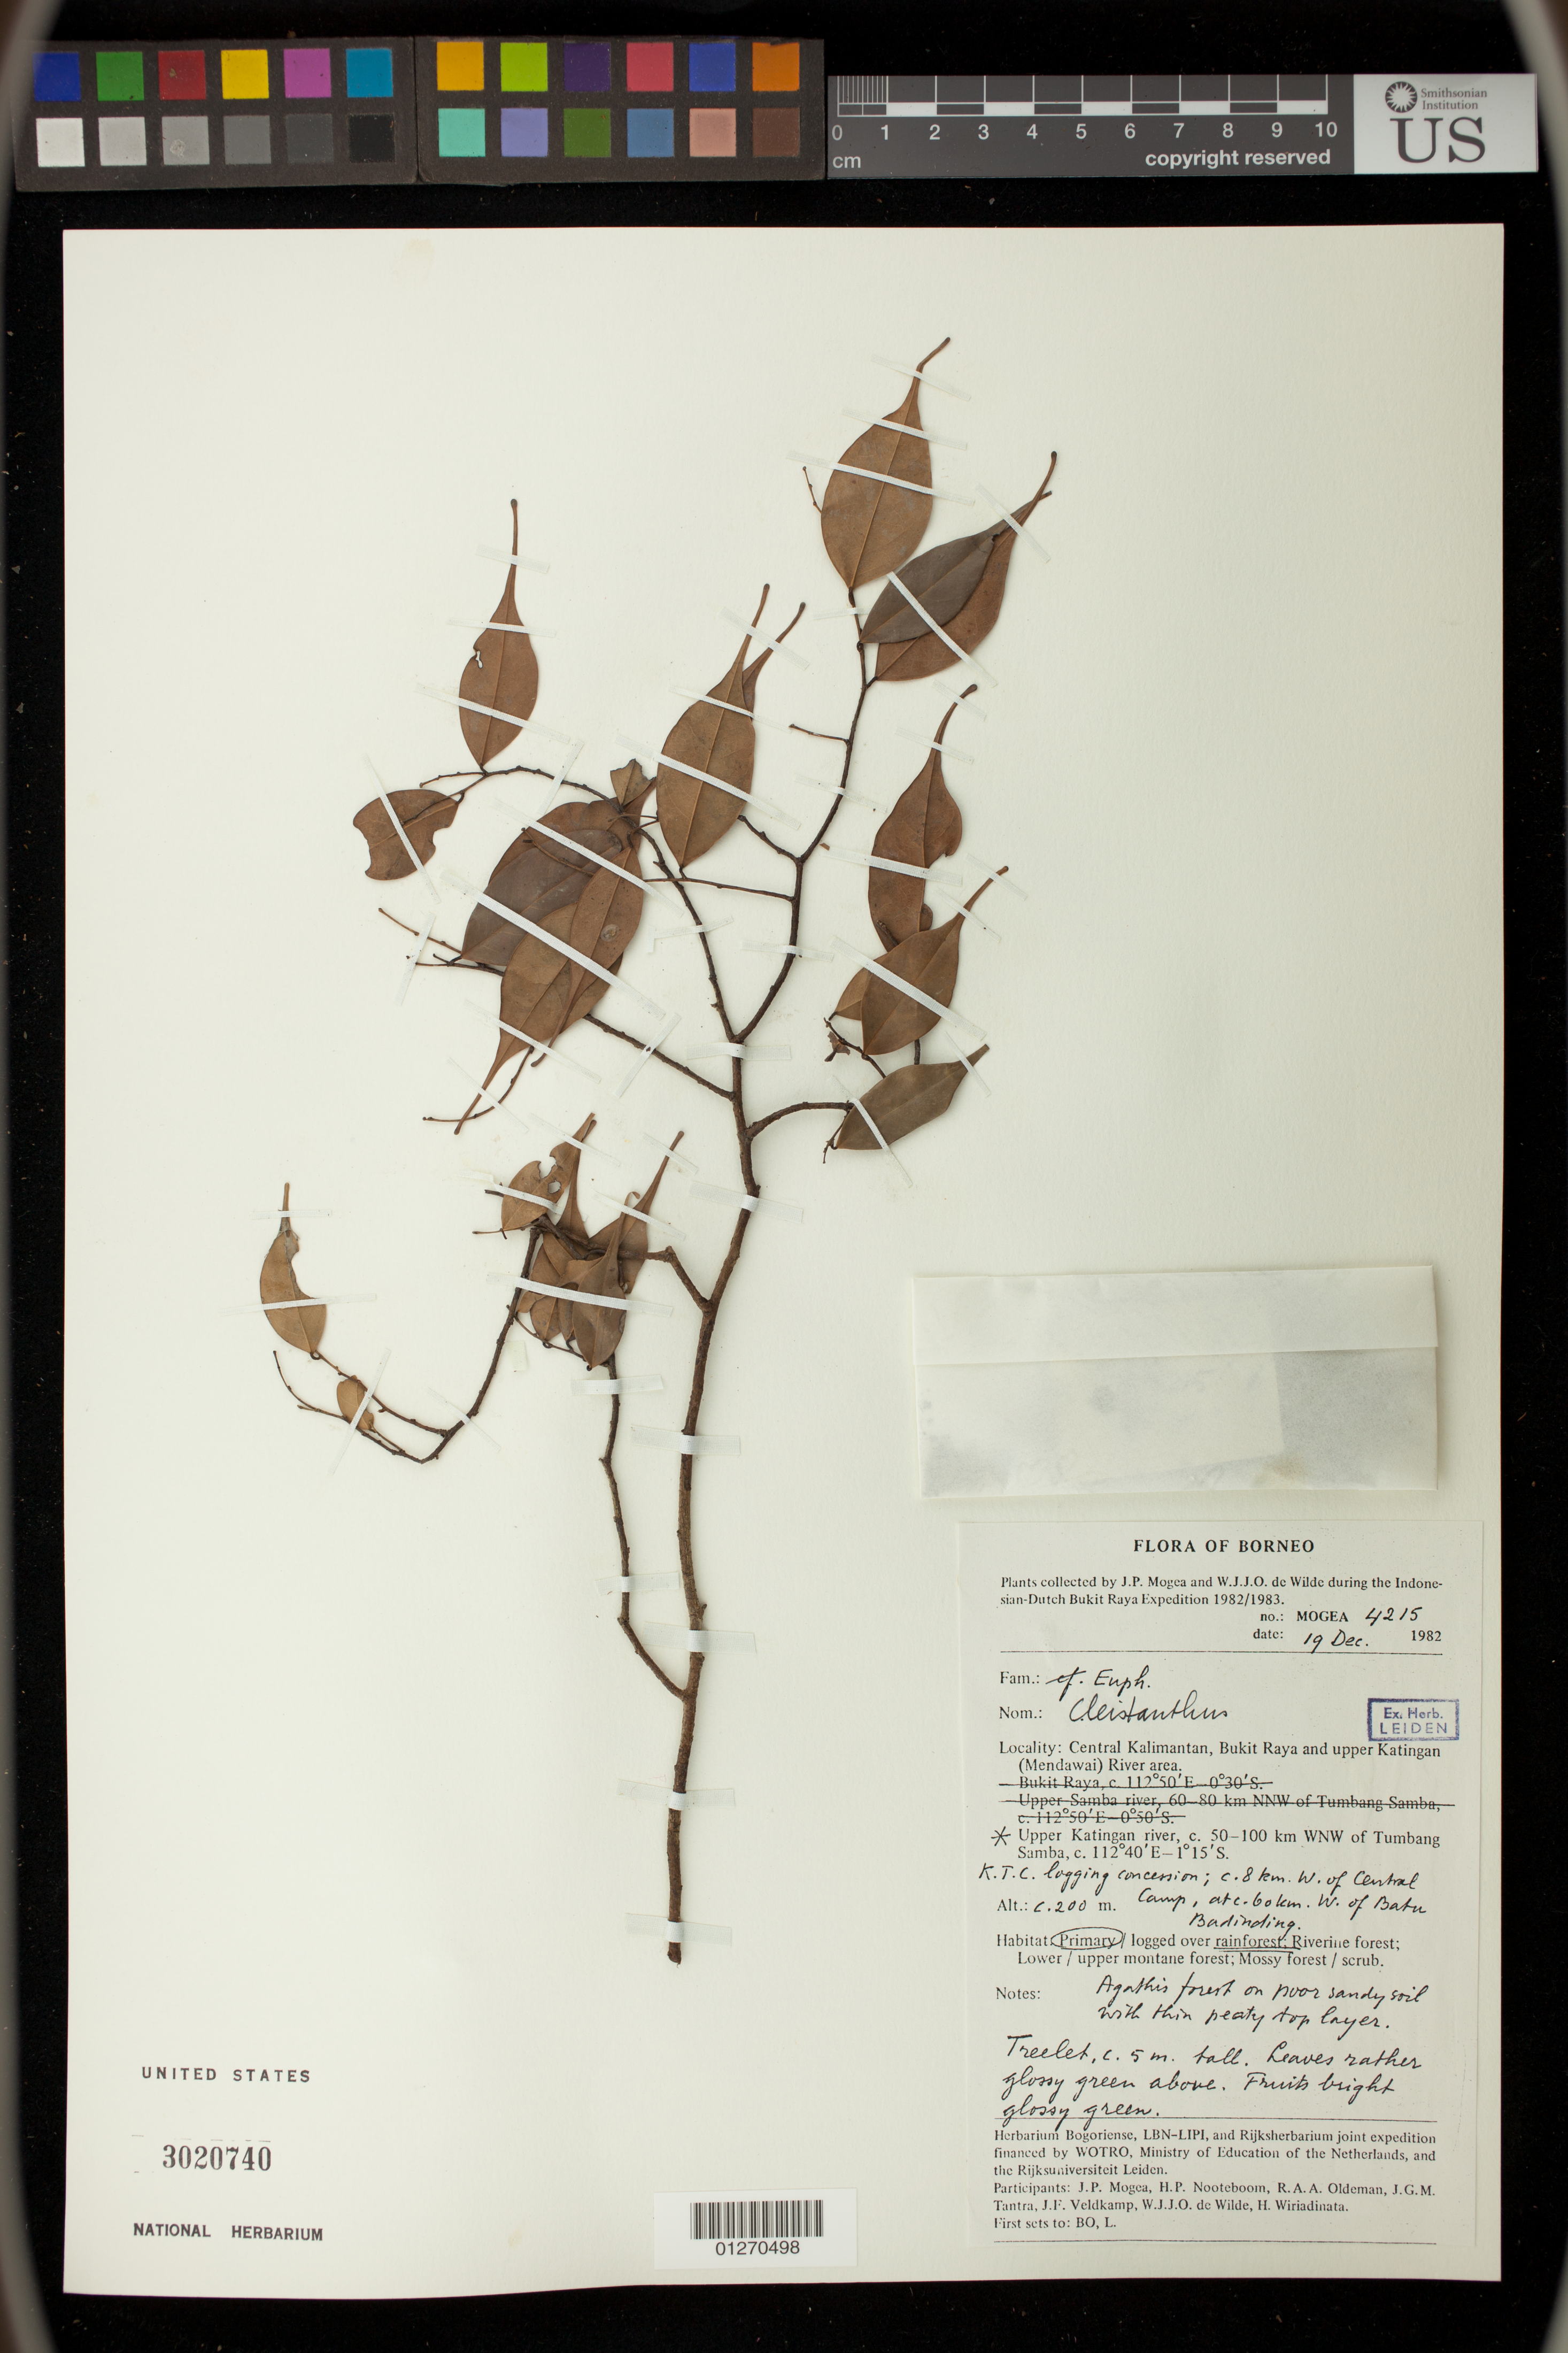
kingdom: Plantae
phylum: Tracheophyta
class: Magnoliopsida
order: Malpighiales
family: Phyllanthaceae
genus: Cleistanthus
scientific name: Cleistanthus sp.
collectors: J. Mogea & W. J. de Wilde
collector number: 4215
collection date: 1982-12-19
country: Indonesia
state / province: Kalimantan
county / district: Kalimantan Tengah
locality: Bukit Raya and upper Katingan (Mendawai) River area. Upper Katingan river, c. 50-100 km WNW of Tumbang Samba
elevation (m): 200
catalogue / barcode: US 3020740